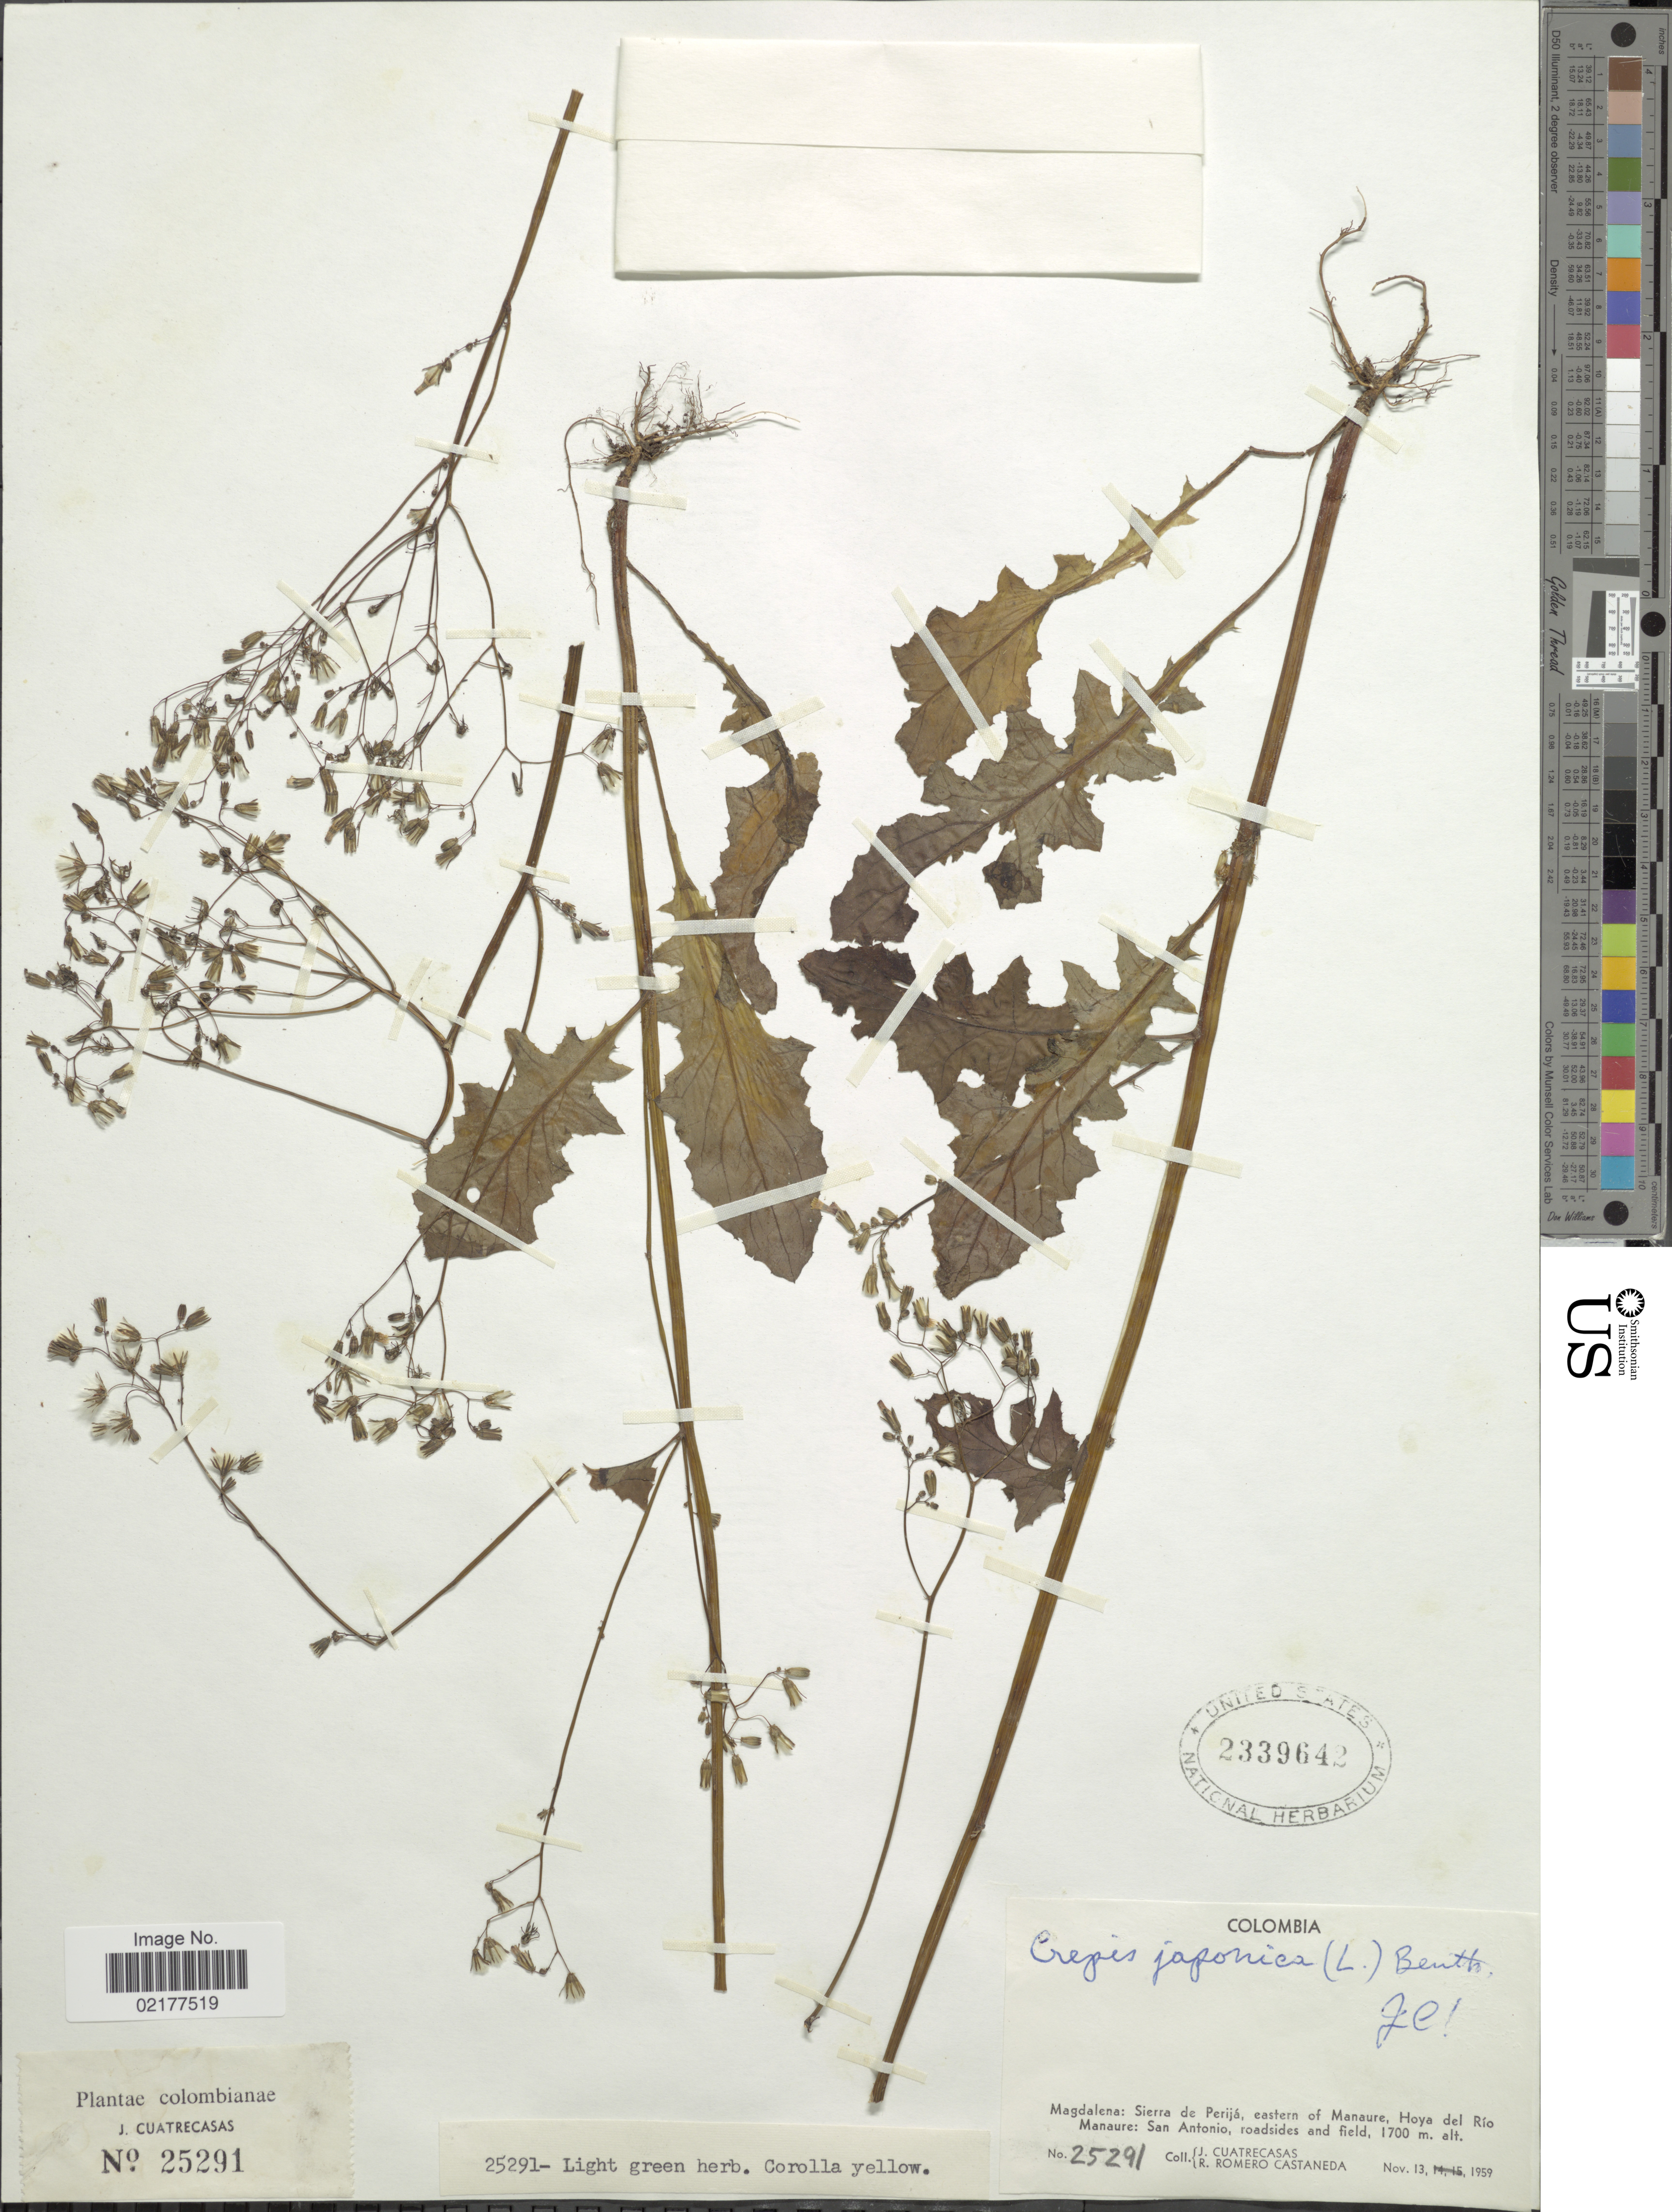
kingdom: Plantae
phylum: Tracheophyta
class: Magnoliopsida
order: Asterales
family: Asteraceae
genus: Youngia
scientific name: Youngia japonica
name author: (L.) DC.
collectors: J. Cuatrecasas & R. Romero Castañeda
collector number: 25291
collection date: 1959-11-13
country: Colombia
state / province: Magdalena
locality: Sierra de Perijá, easten of Manaure, Hoya del Río Manaure: San Antonio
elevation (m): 1700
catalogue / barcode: US 2339642